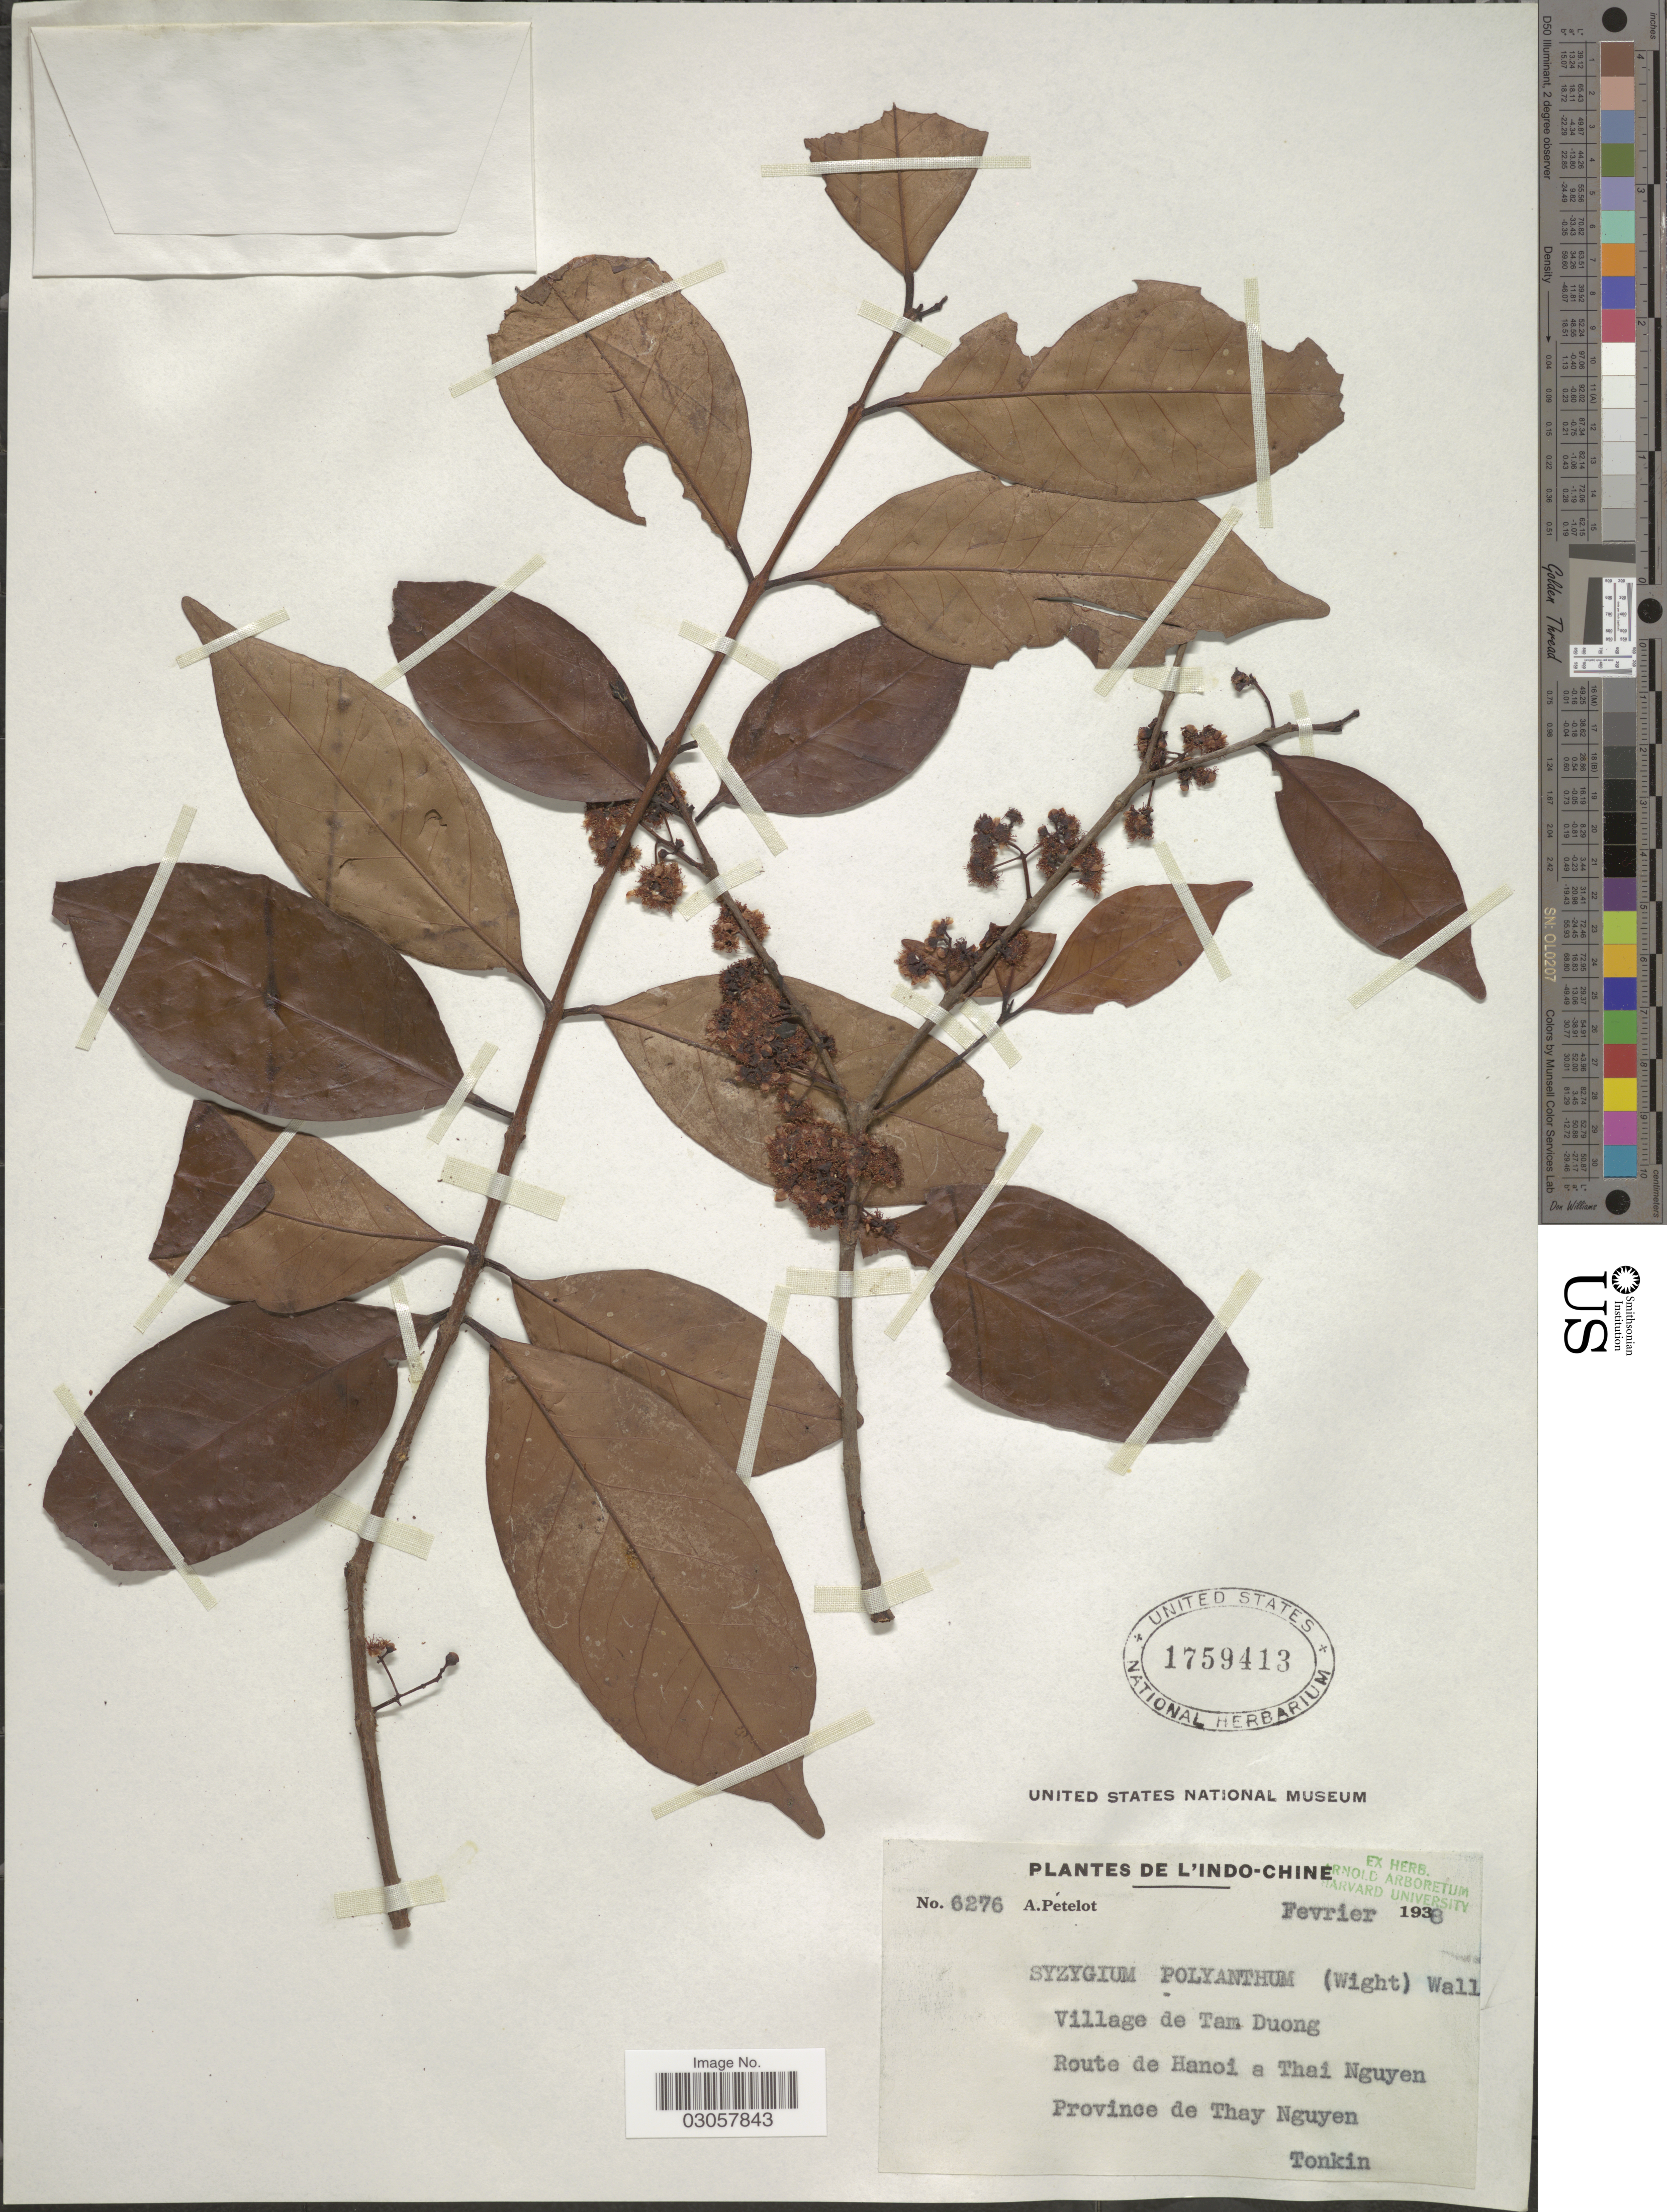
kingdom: Plantae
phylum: Tracheophyta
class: Magnoliopsida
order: Myrtales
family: Myrtaceae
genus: Syzygium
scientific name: Syzygium polyanthum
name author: (Wight) Walp.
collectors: A. Petelot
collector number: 6276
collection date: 1938-02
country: Vietnam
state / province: Thai Nguyen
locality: L'Indo-Chine. Village de Tam Duong, Route de Hanoi a Thai Nguyen, Tonkin.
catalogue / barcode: US 1759413